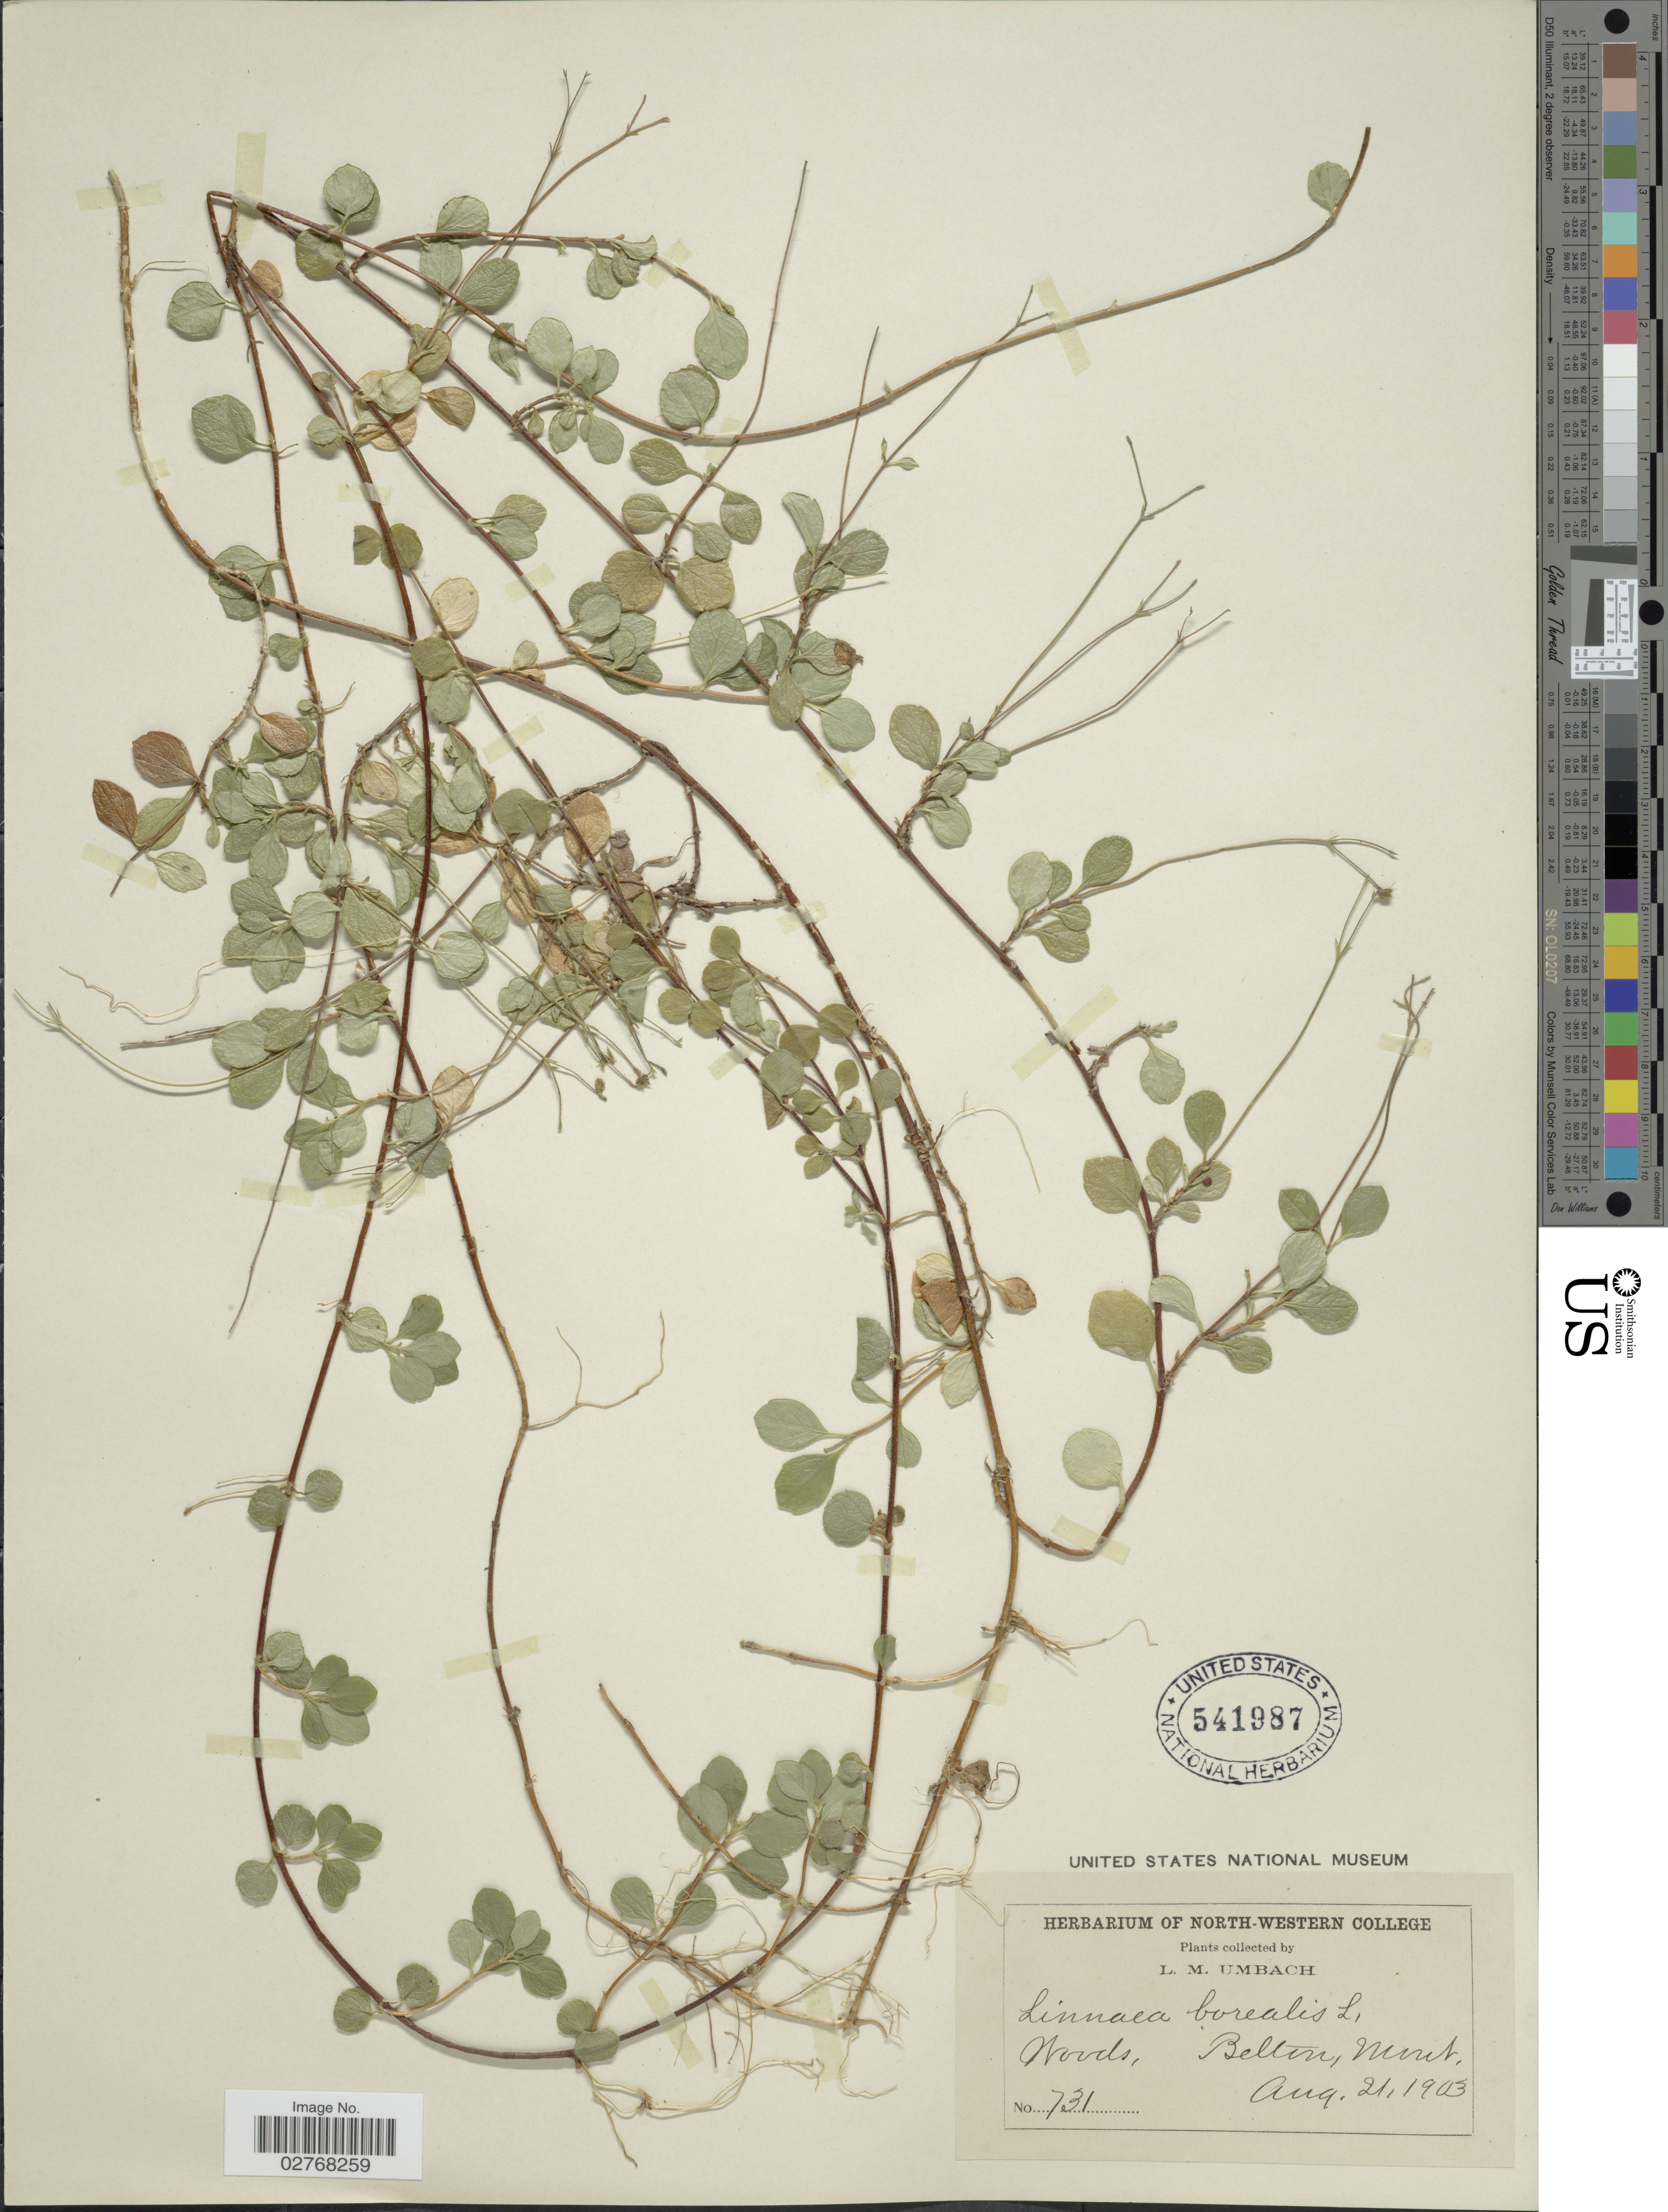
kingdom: Plantae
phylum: Tracheophyta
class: Magnoliopsida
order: Dipsacales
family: Caprifoliaceae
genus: Linnaea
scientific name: Linnaea borealis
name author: L.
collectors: L. M. Umbach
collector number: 731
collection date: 1903-08-21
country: United States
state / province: Montana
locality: Belton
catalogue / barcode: US 541987